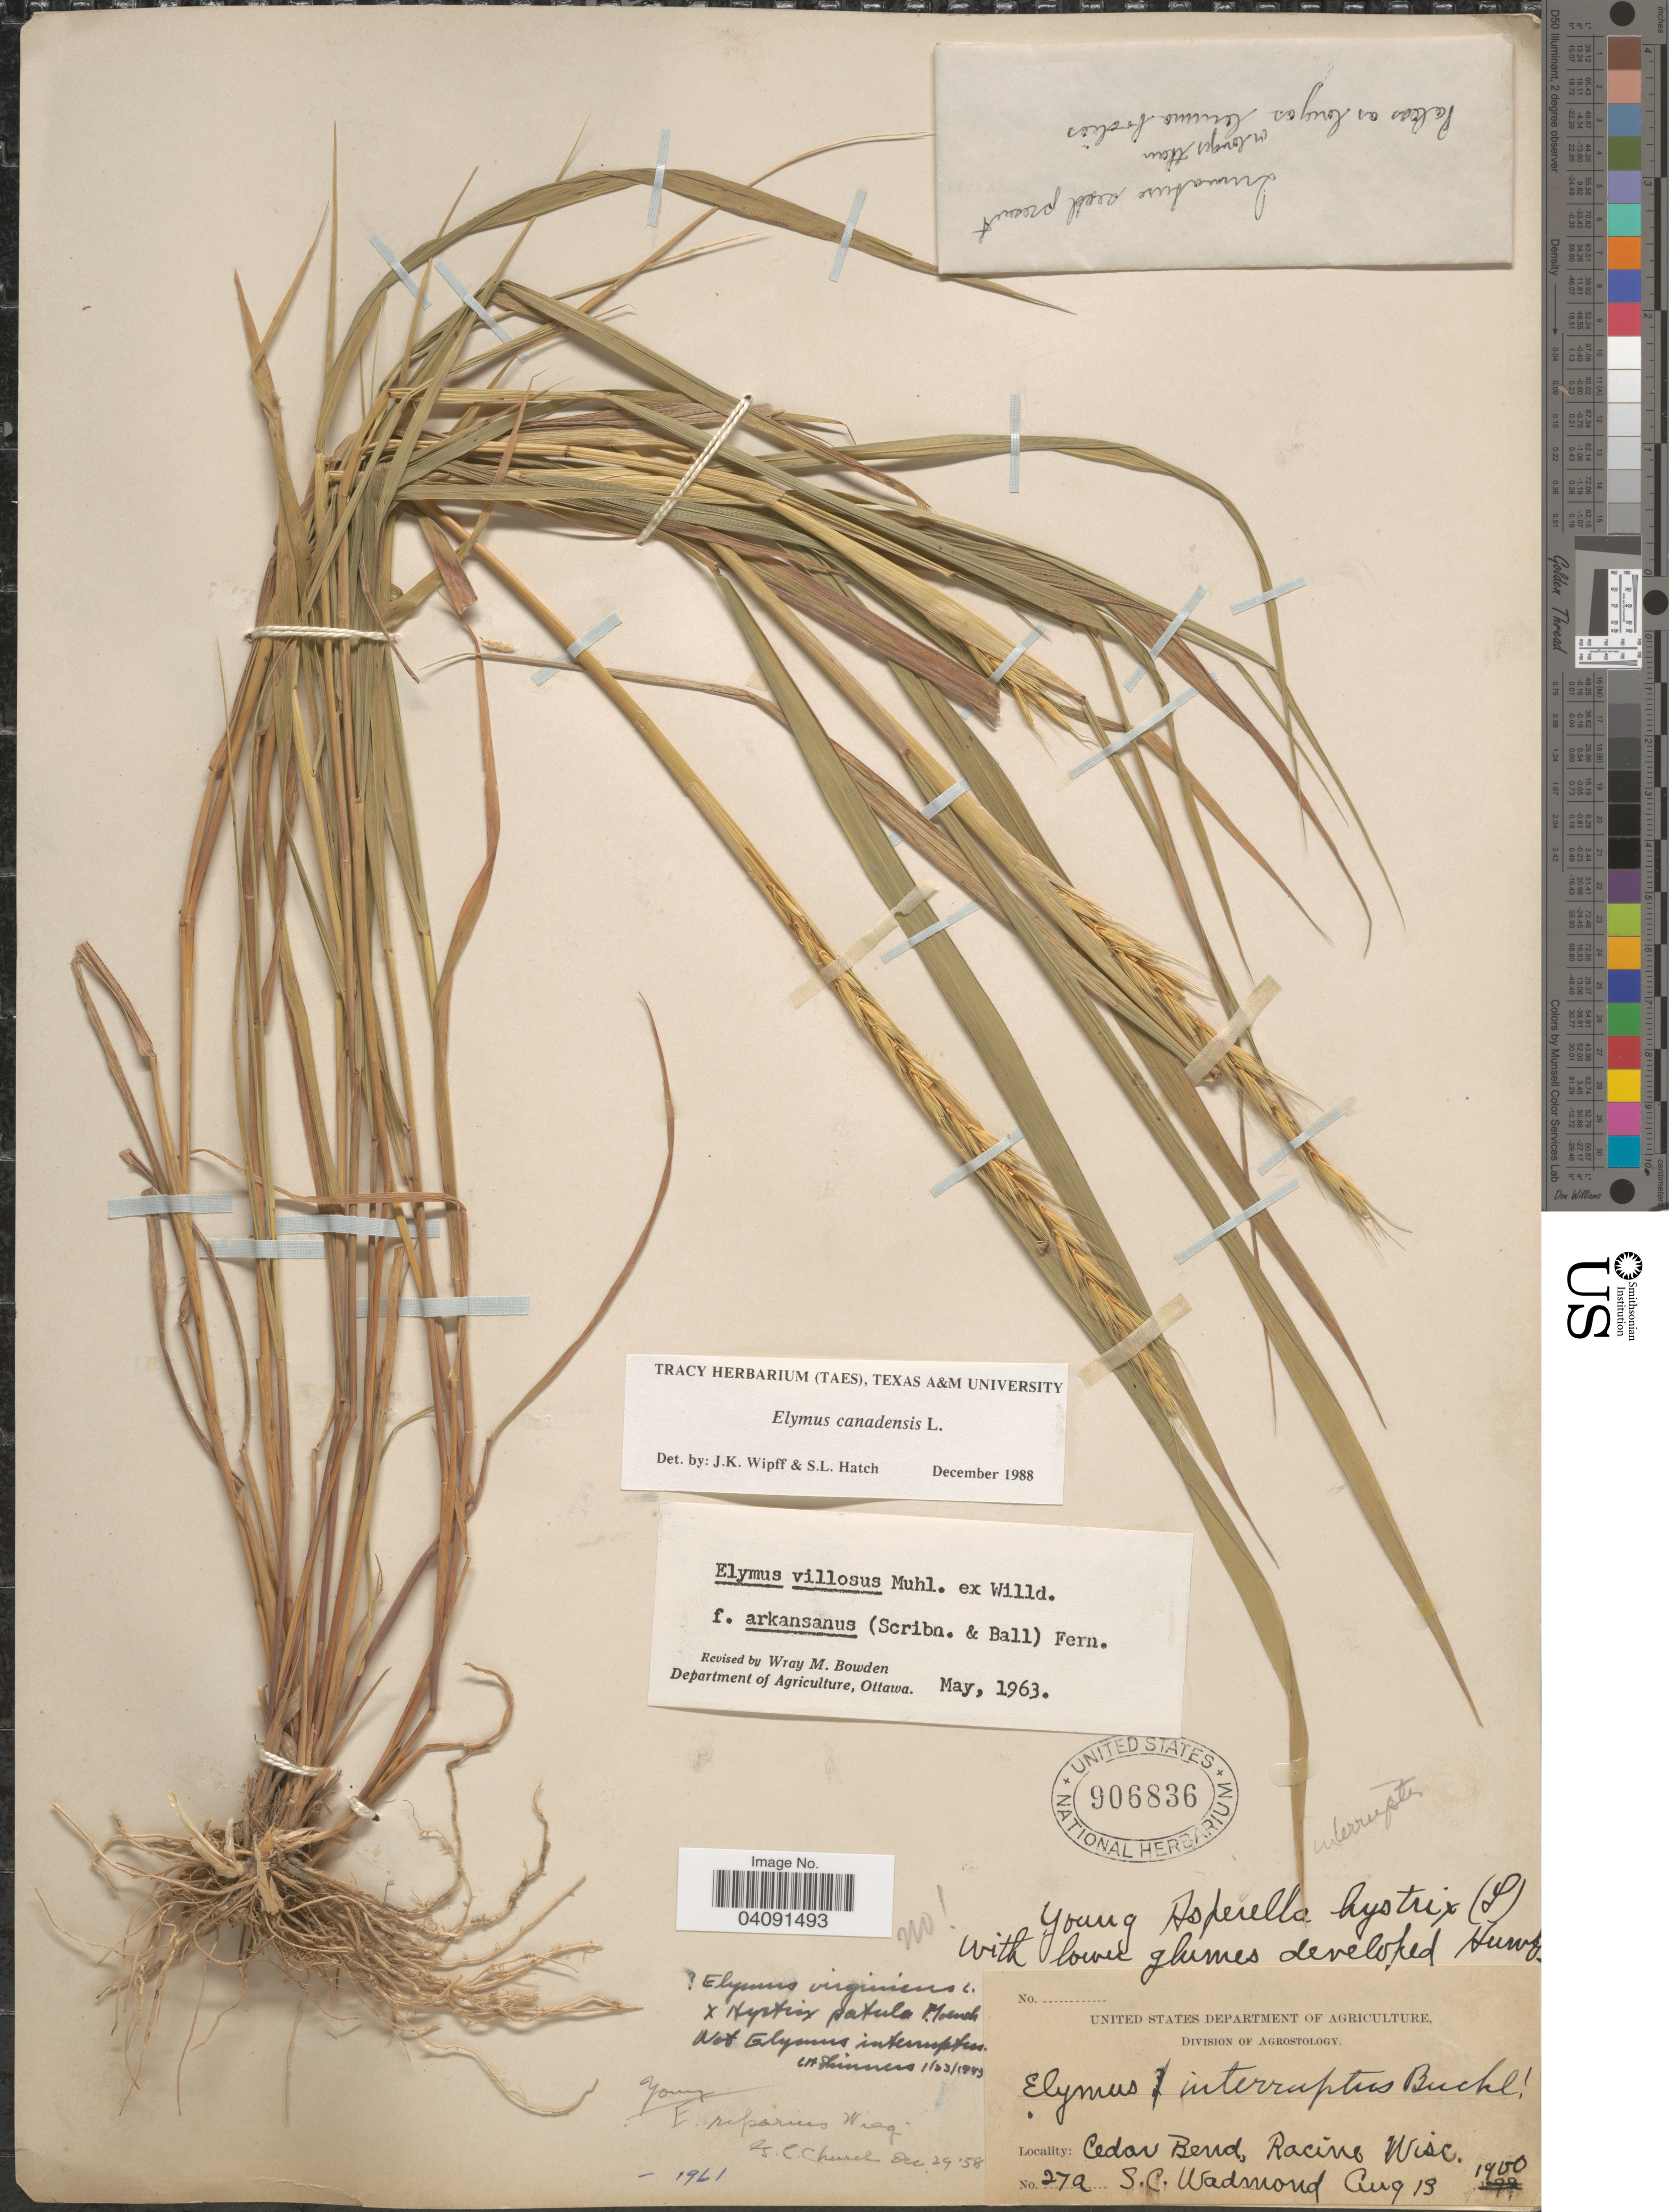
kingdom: Plantae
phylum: Tracheophyta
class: Liliopsida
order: Poales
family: Poaceae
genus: Elymus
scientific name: Elymus canadensis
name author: L.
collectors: S. Wadmond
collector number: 27a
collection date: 1900-08-13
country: United States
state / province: Wisconsin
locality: Cedar Bend, Racine.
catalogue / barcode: US 906836